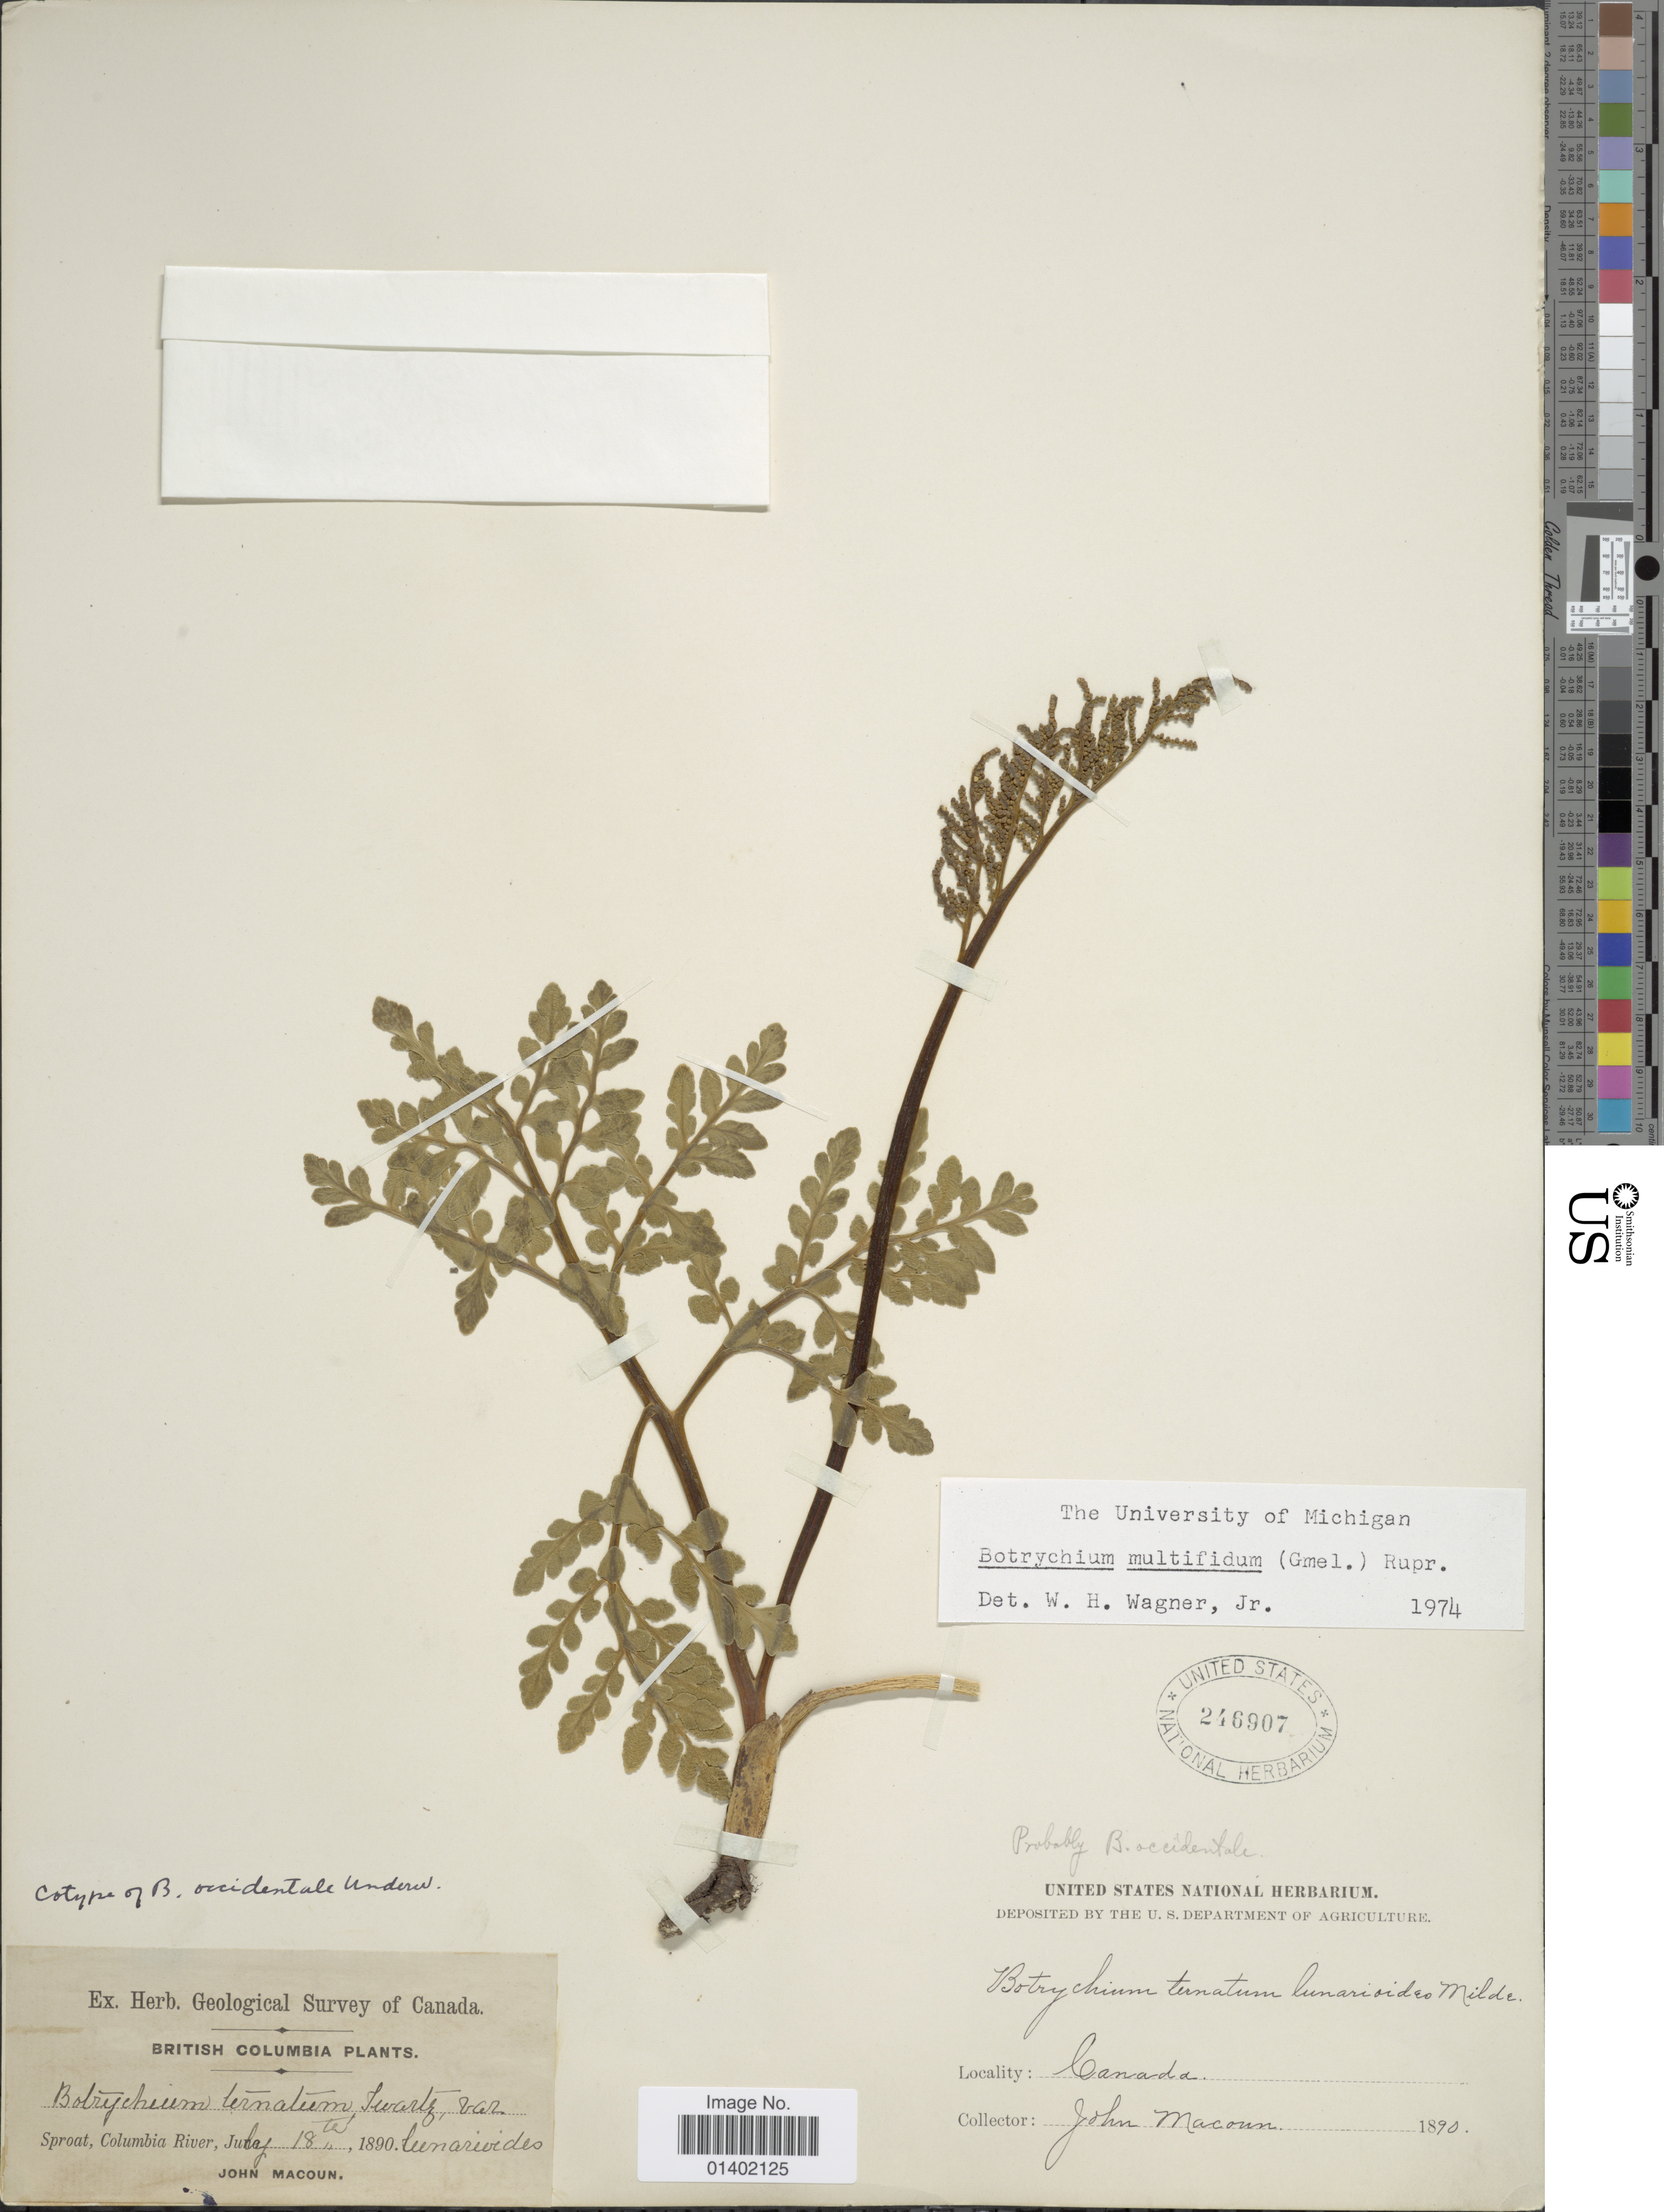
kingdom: Plantae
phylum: Tracheophyta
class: Polypodiopsida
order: Ophioglossales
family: Ophioglossaceae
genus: Botrychium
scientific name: Botrychium multifidum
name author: (J.F. Gmel.) Rupr.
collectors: J. Macoun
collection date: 1890-07-18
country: Canada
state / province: British Columbia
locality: Sproat, Columbia River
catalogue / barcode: US 246907